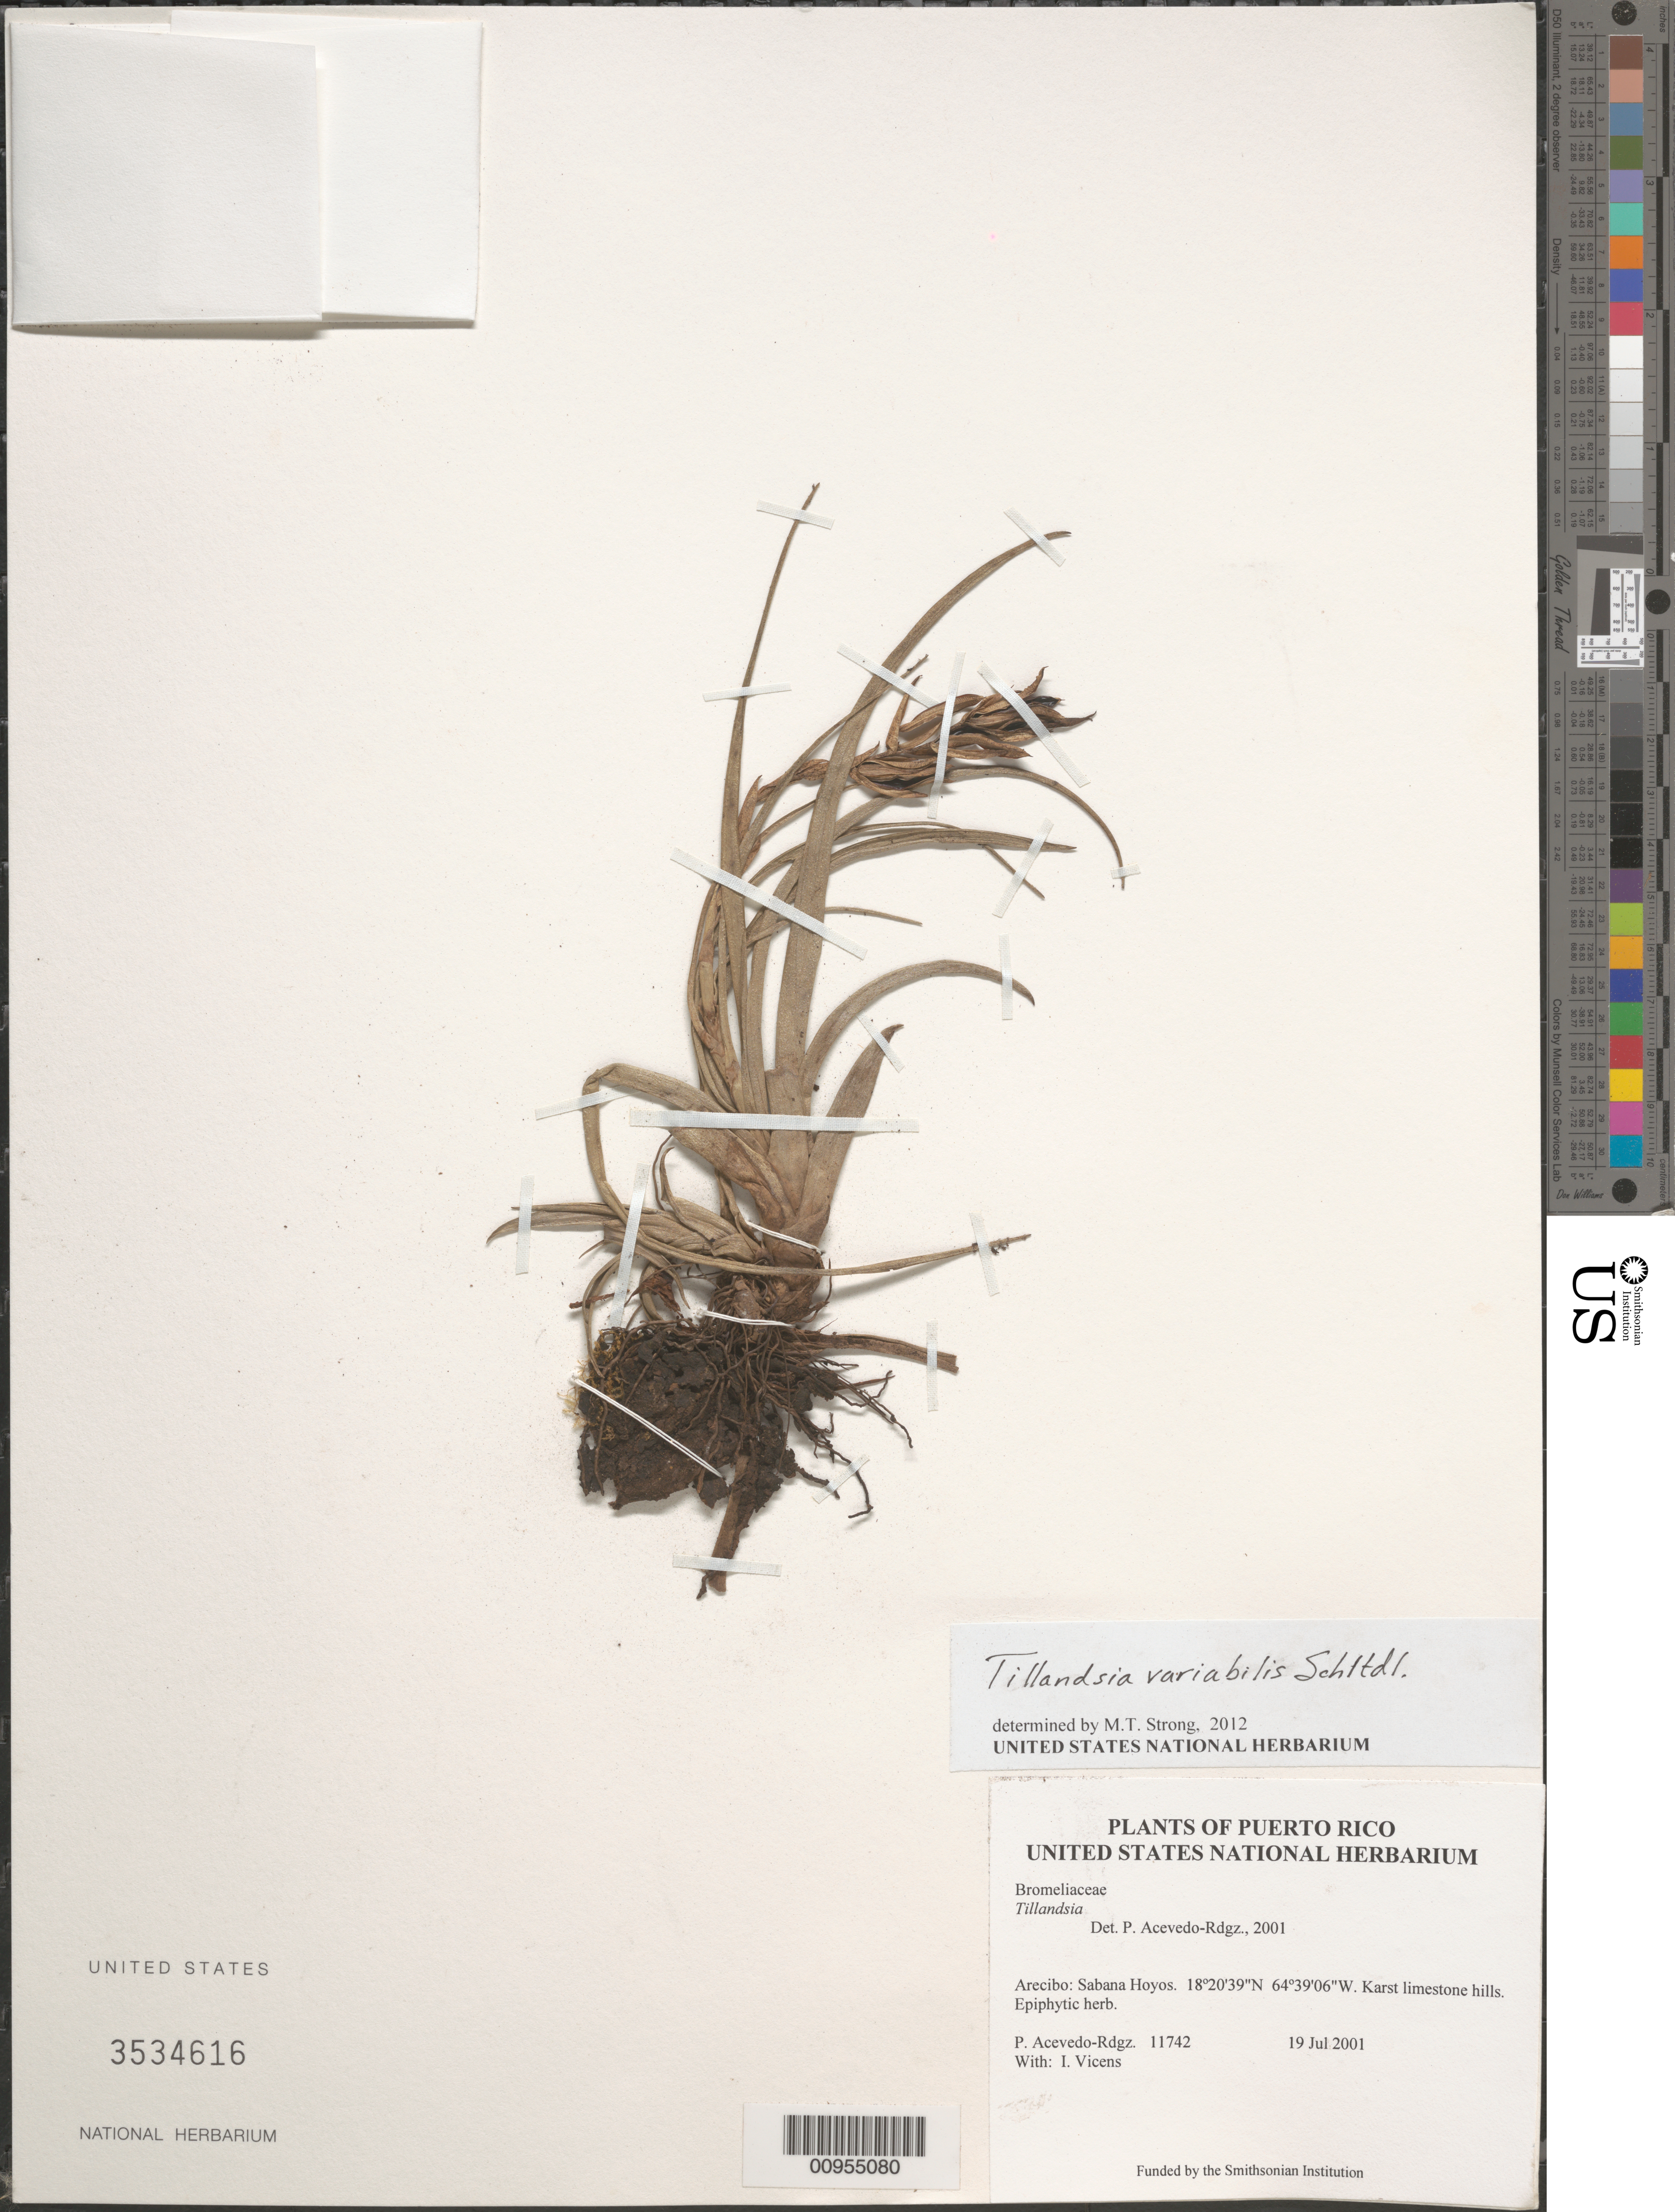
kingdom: Plantae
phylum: Tracheophyta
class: Liliopsida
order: Poales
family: Bromeliaceae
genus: Tillandsia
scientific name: Tillandsia variabilis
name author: Schltdl.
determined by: Strong, M. T., (US), Smithsonian Institution - National Museum of Natural History (UNITED STATES)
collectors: P. Acevedo-Rodr. & I. Vicens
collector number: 11742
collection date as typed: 19 Jul 2001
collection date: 2001-07-19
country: Puerto Rico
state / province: Arecibo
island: Puerto Rico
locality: Arecibo: Sabana Hoyos.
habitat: Karst limestone hills.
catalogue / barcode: US 3534616